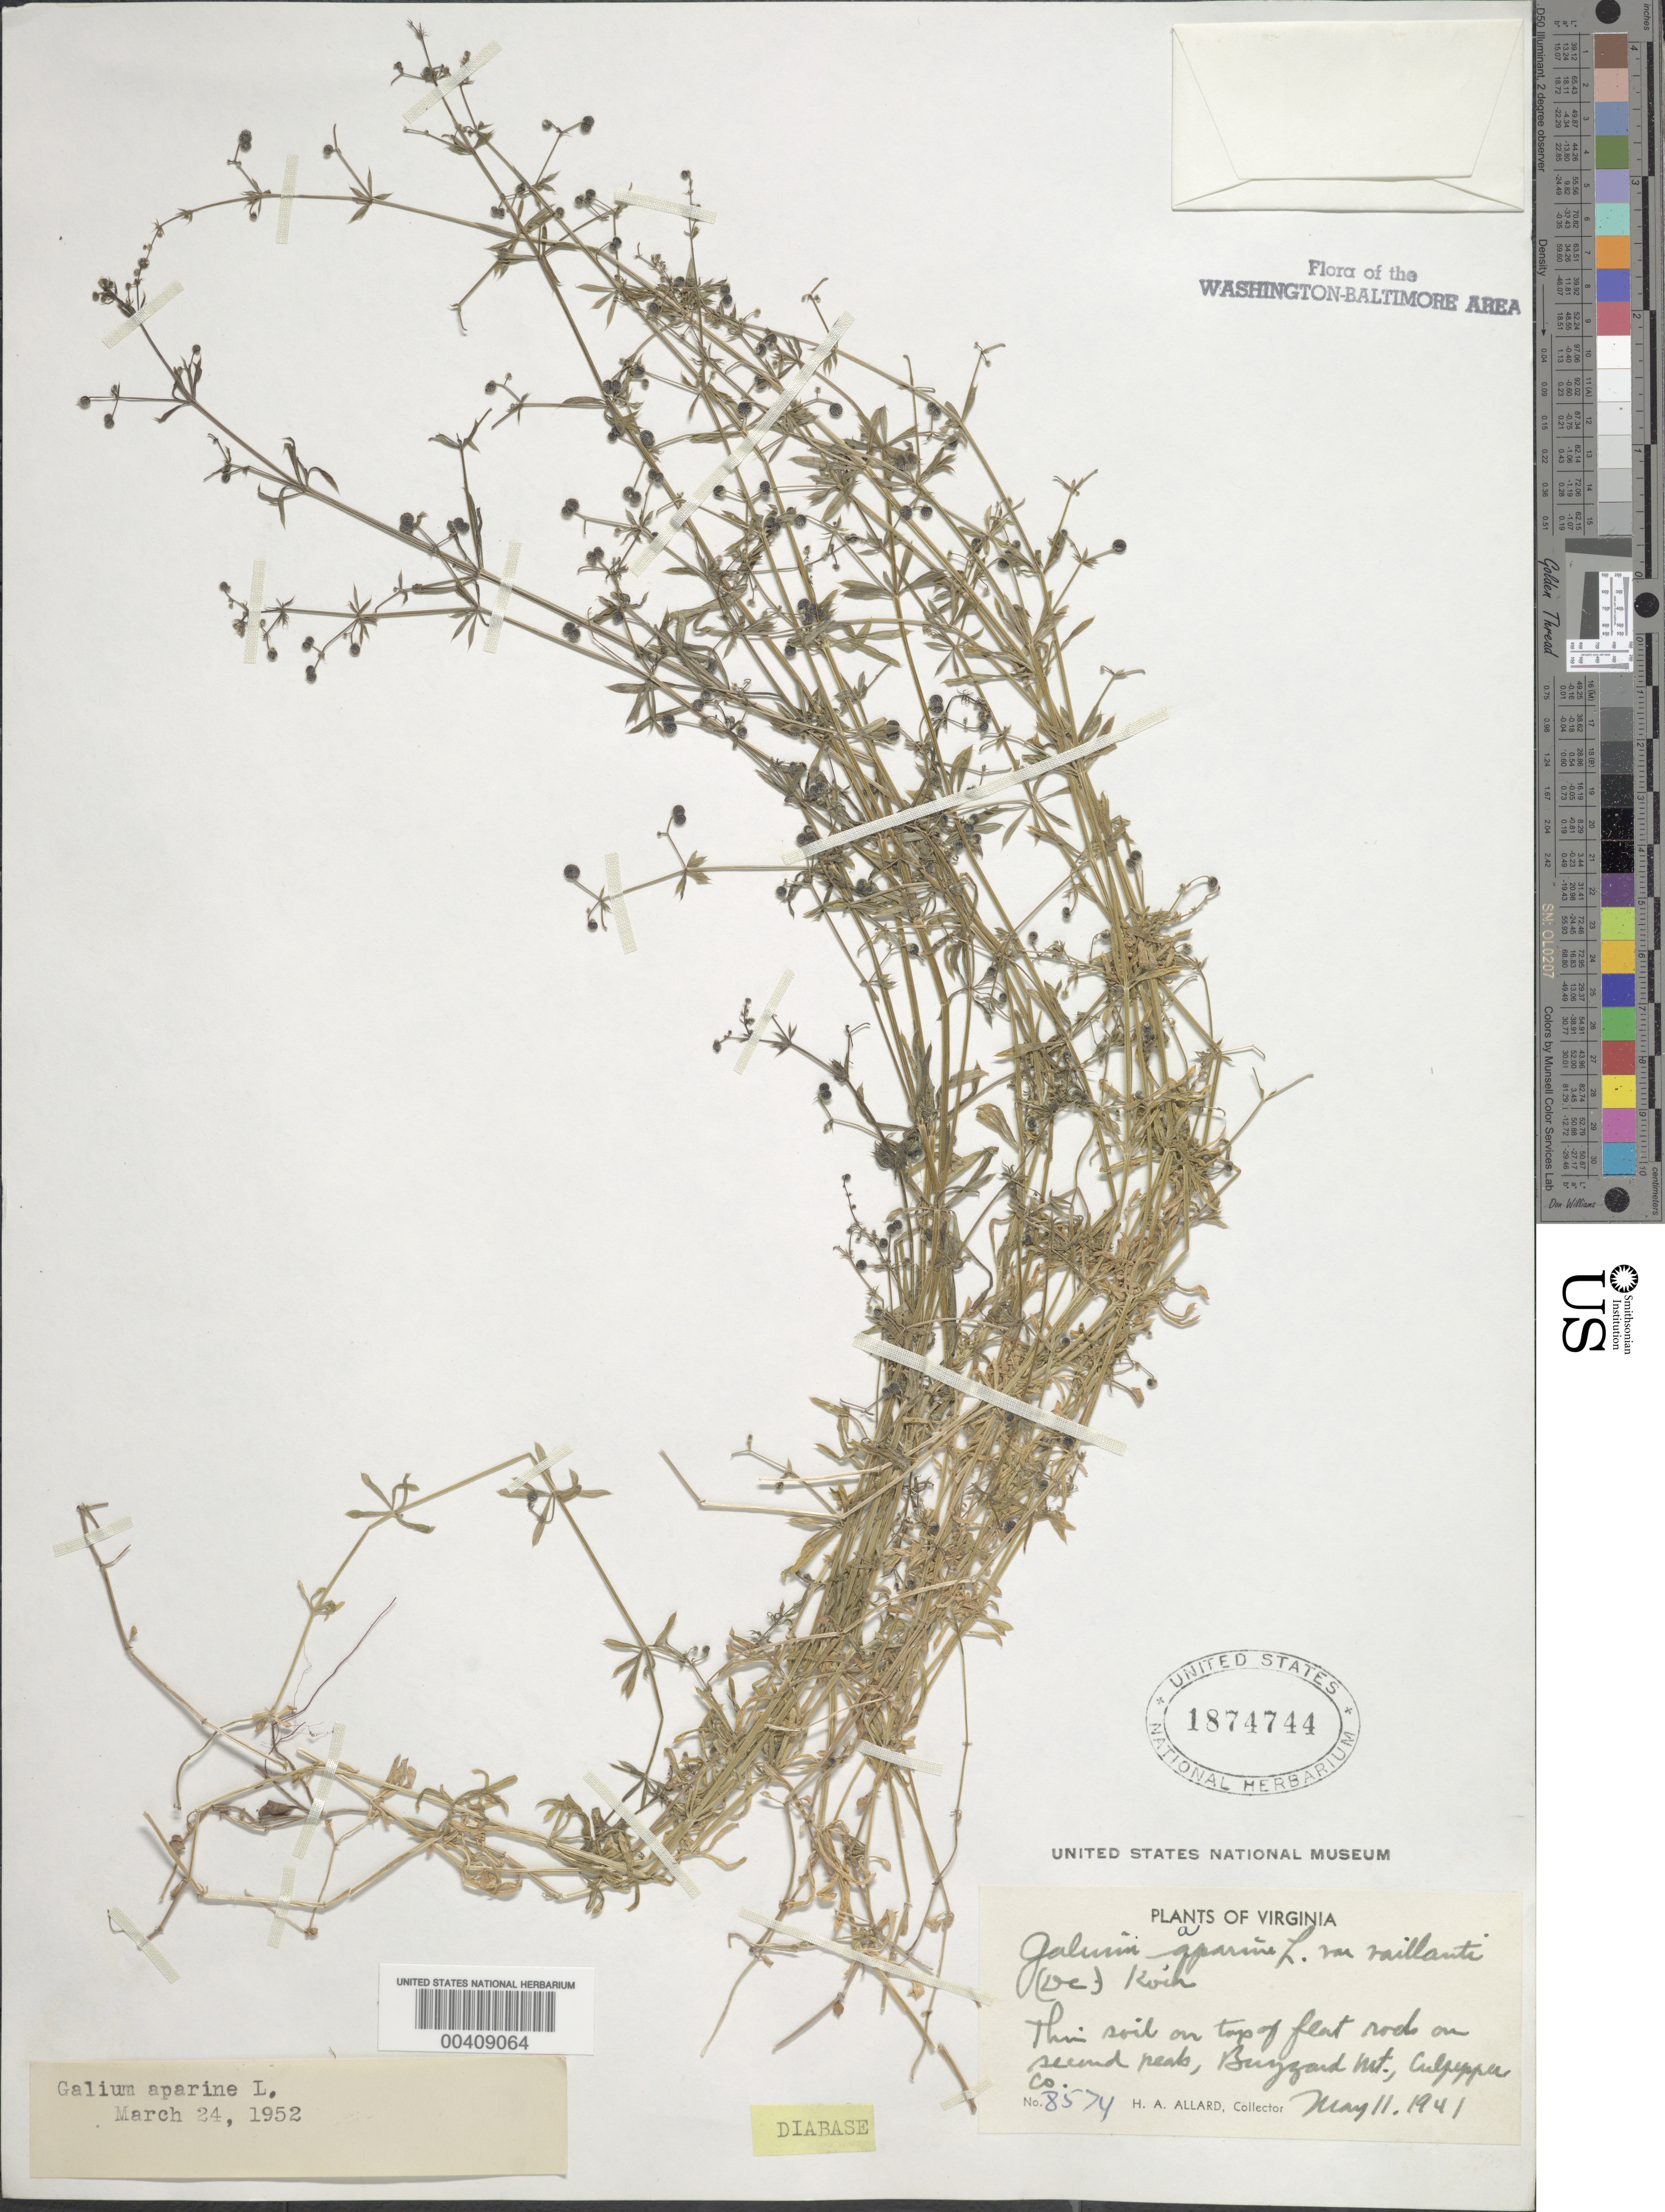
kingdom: Plantae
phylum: Tracheophyta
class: Magnoliopsida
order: Gentianales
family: Rubiaceae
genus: Galium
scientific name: Galium aparine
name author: L.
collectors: H. A. Allard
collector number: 8574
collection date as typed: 11 May 1941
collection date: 1941-05-11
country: United States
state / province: Virginia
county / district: Culpeper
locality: Buzzard Mt.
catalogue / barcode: US 1874744